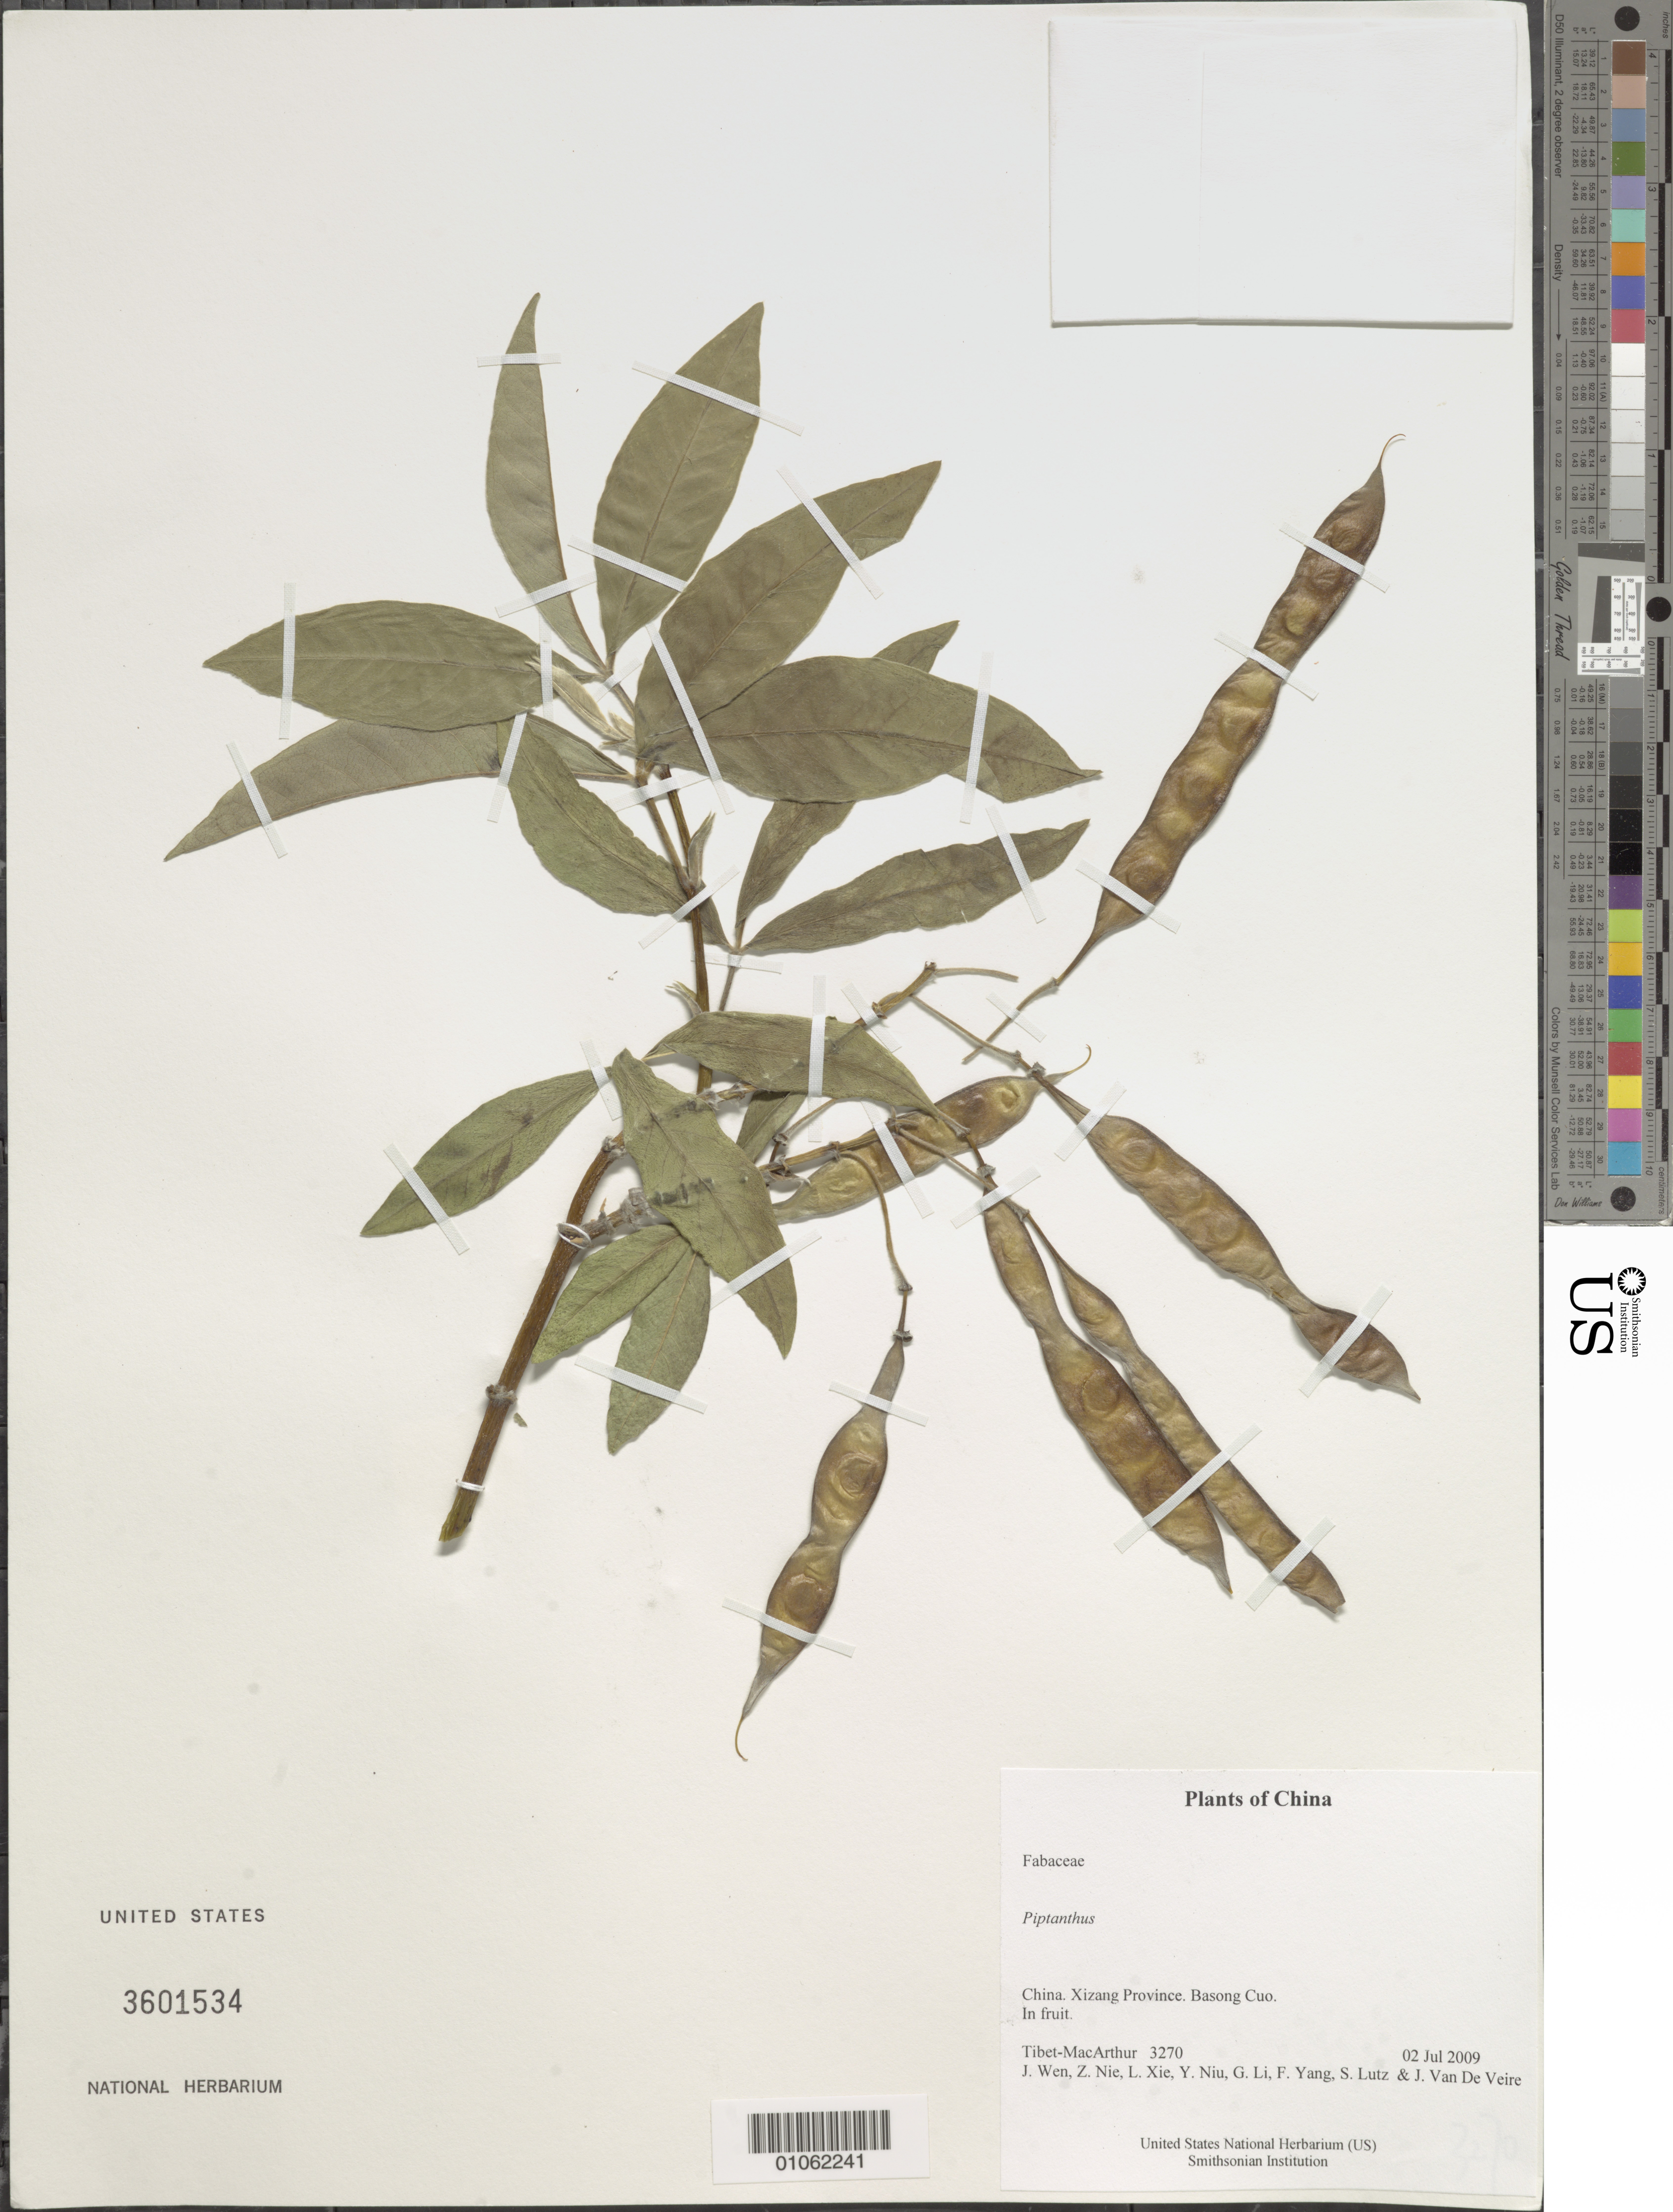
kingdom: Plantae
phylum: Tracheophyta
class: Magnoliopsida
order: Fabales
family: Fabaceae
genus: Piptanthus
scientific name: Piptanthus sp.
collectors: Tibet-MacArthur, J. Wen, Z. Nie, L. Xie, Y. Niu, G. Li, F. Yang, S. Lutz & J. Van De Veire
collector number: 3270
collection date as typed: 02 Jul 2009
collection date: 2009-07-02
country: China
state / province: Xizang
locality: Basong Cuo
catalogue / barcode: US 3601534